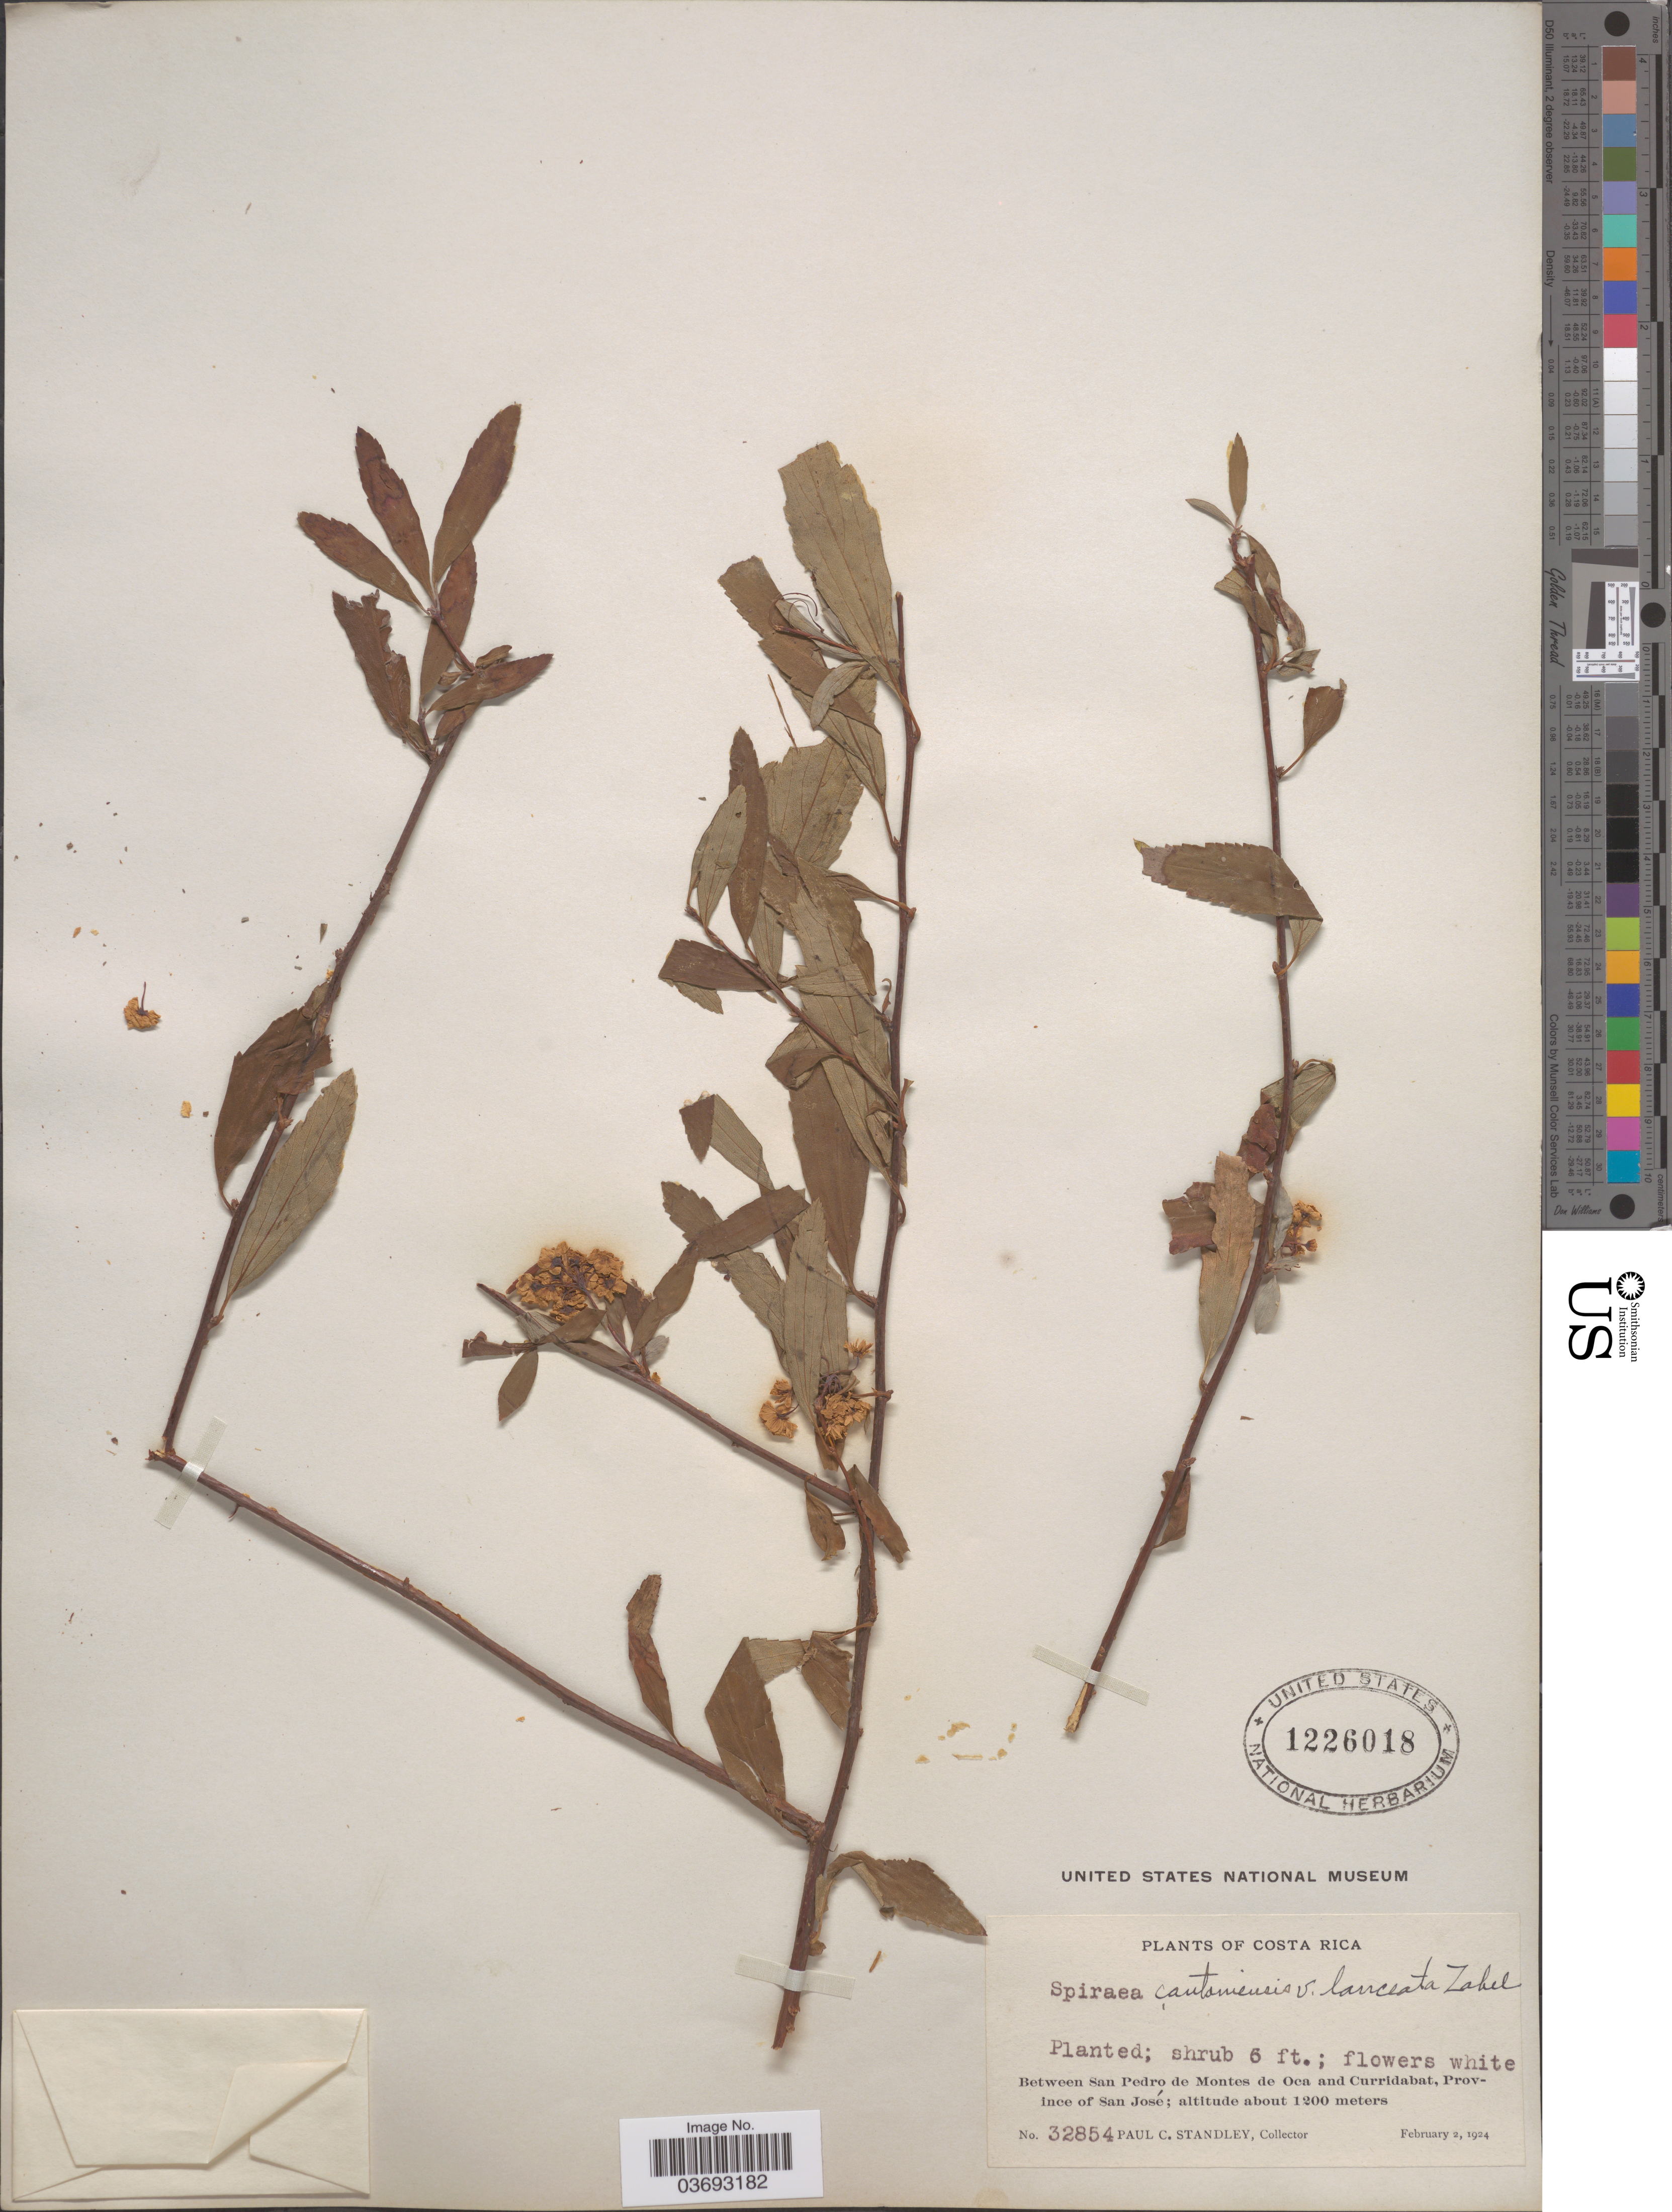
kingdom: Plantae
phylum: Tracheophyta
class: Magnoliopsida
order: Rosales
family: Rosaceae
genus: Spiraea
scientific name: Spiraea cantoniensis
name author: Lour.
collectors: P. C. Standley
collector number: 32854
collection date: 1924-02-02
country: Costa Rica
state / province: San José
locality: Between San Pedro de Montes de Oca and Curridabat.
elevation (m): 1200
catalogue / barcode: US 1226018